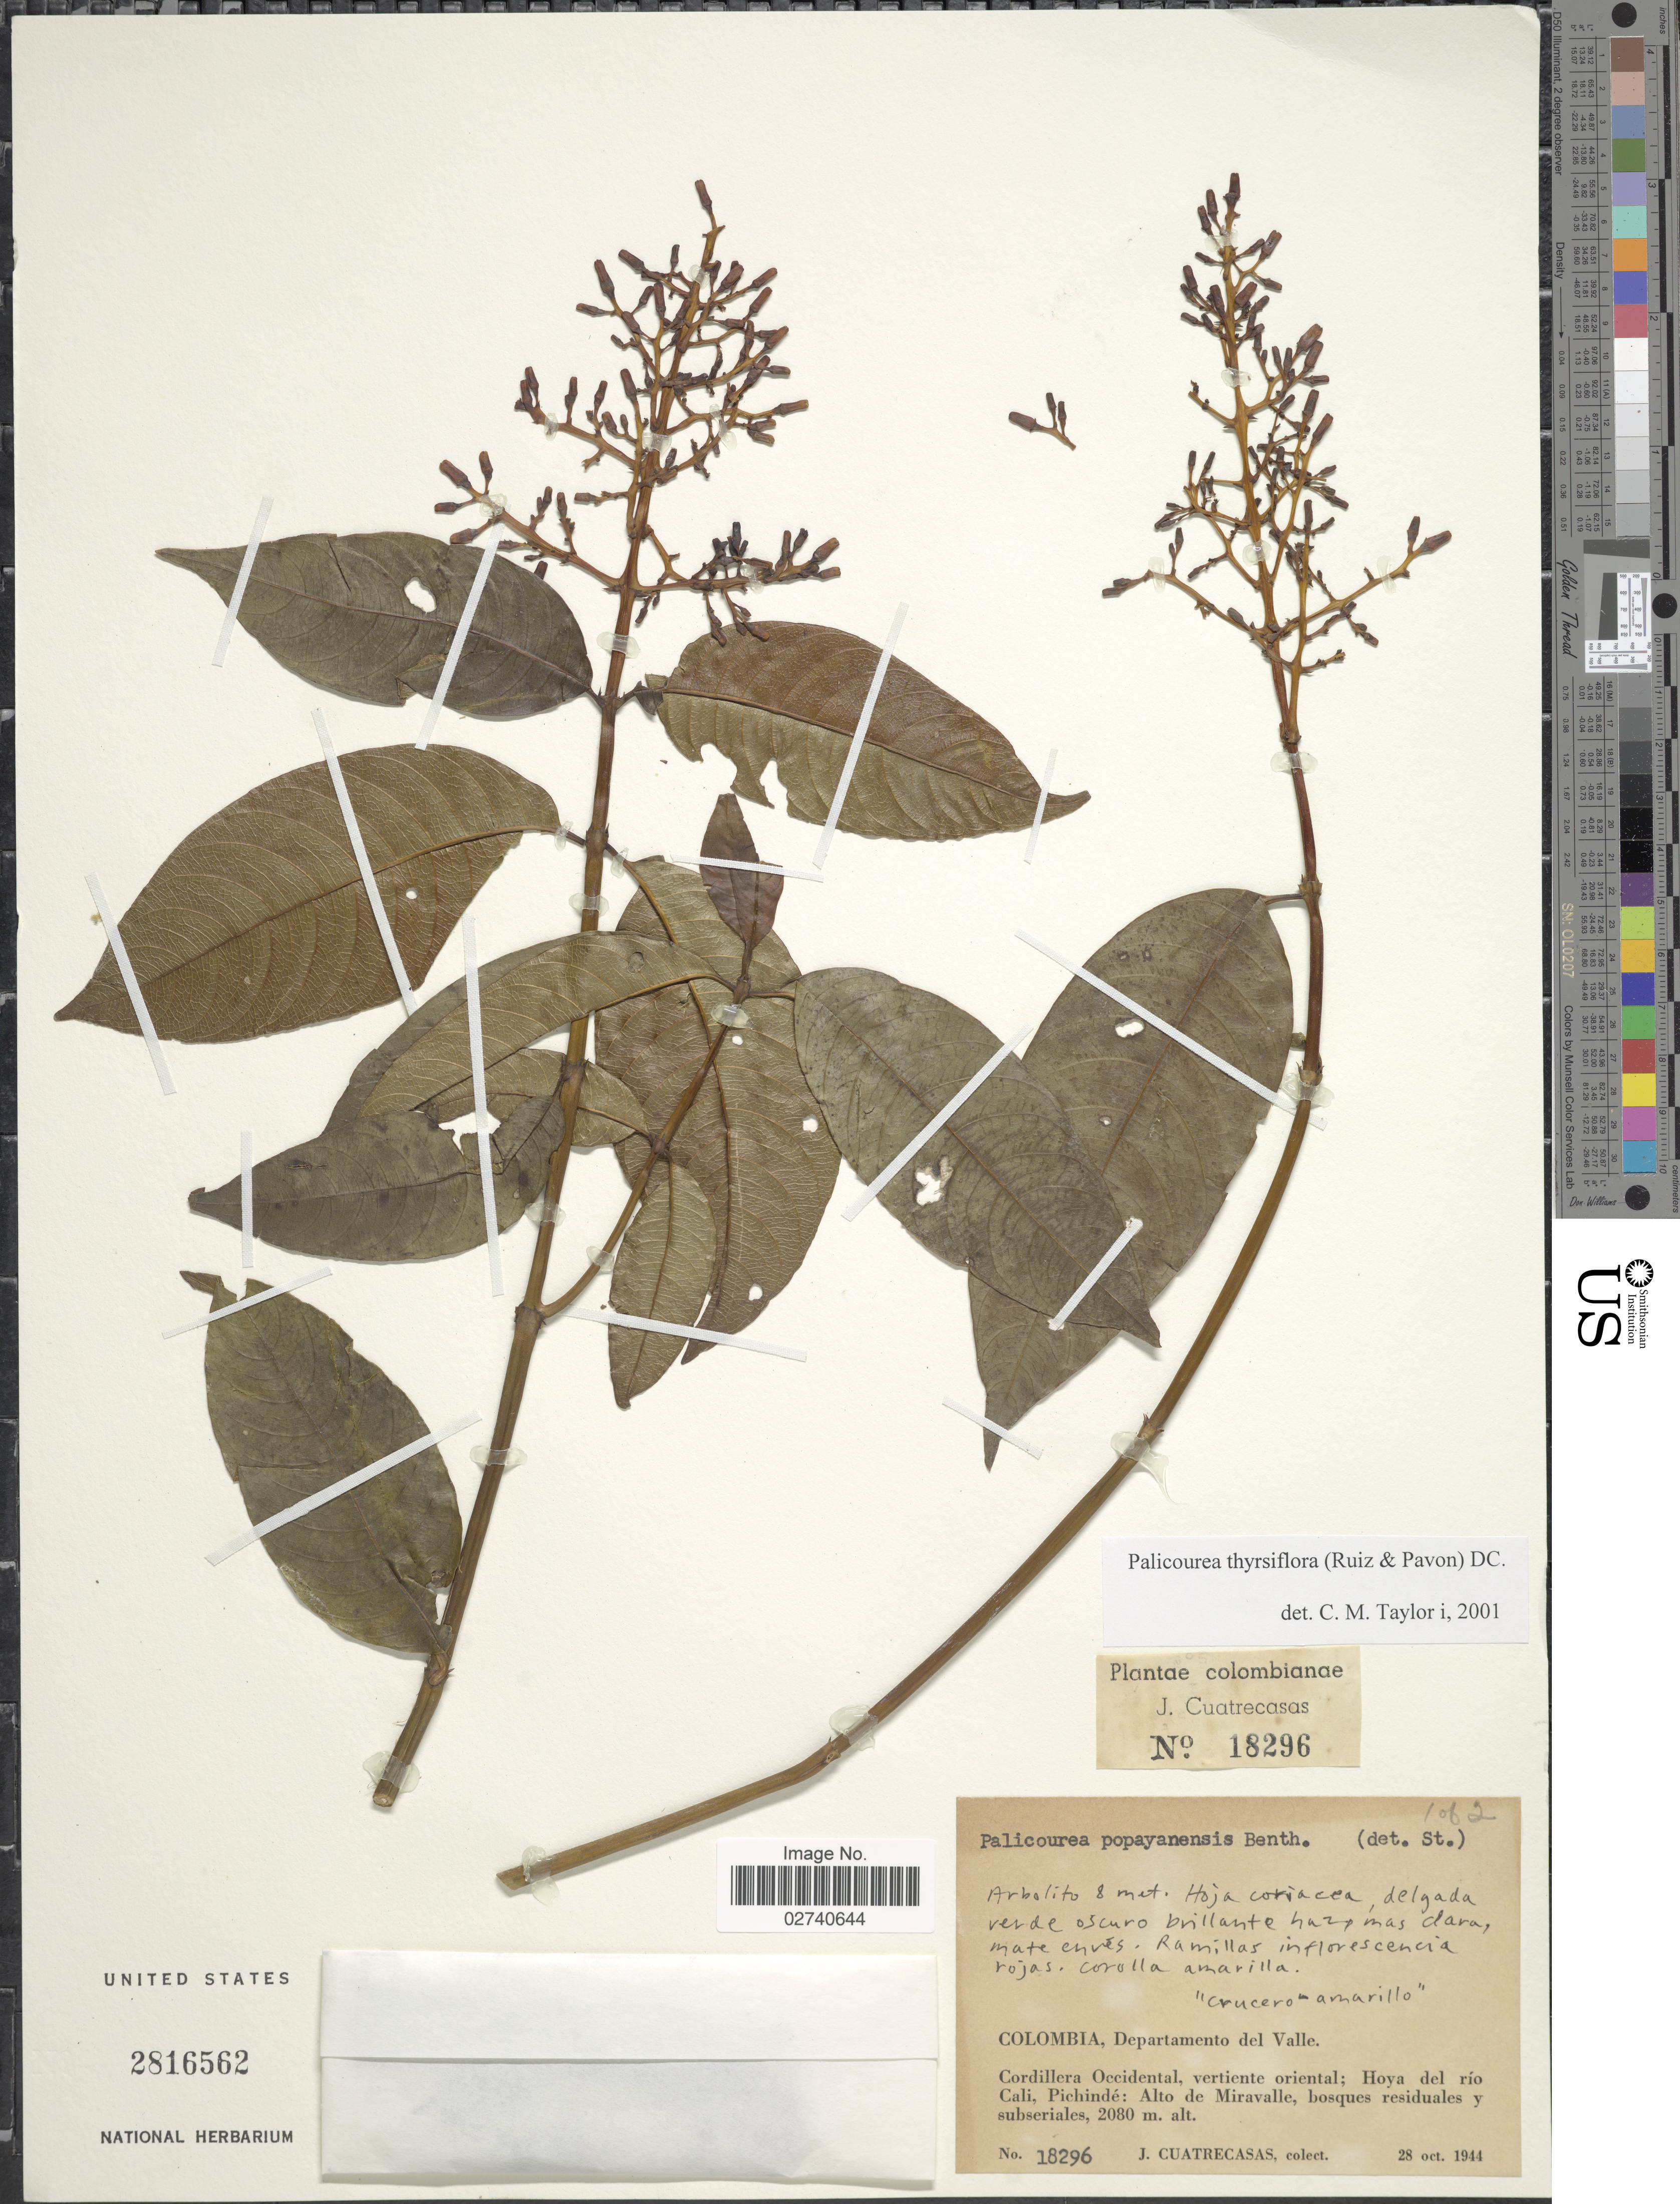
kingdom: Plantae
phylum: Tracheophyta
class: Magnoliopsida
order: Gentianales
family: Rubiaceae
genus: Palicourea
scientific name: Palicourea thyrsiflora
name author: (Ruiz & Pav.) DC.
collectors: J. Cuatrecasas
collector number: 18296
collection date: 1944-10-28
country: Colombia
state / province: Valle del Cauca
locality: Departamento del Valle. Cordillera Occidental, vertiente oriental; Hoya del rio Cali, Pichinde: Alto de Miravalle, bosques residuales y subseriales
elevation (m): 2080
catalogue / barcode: US 2816562